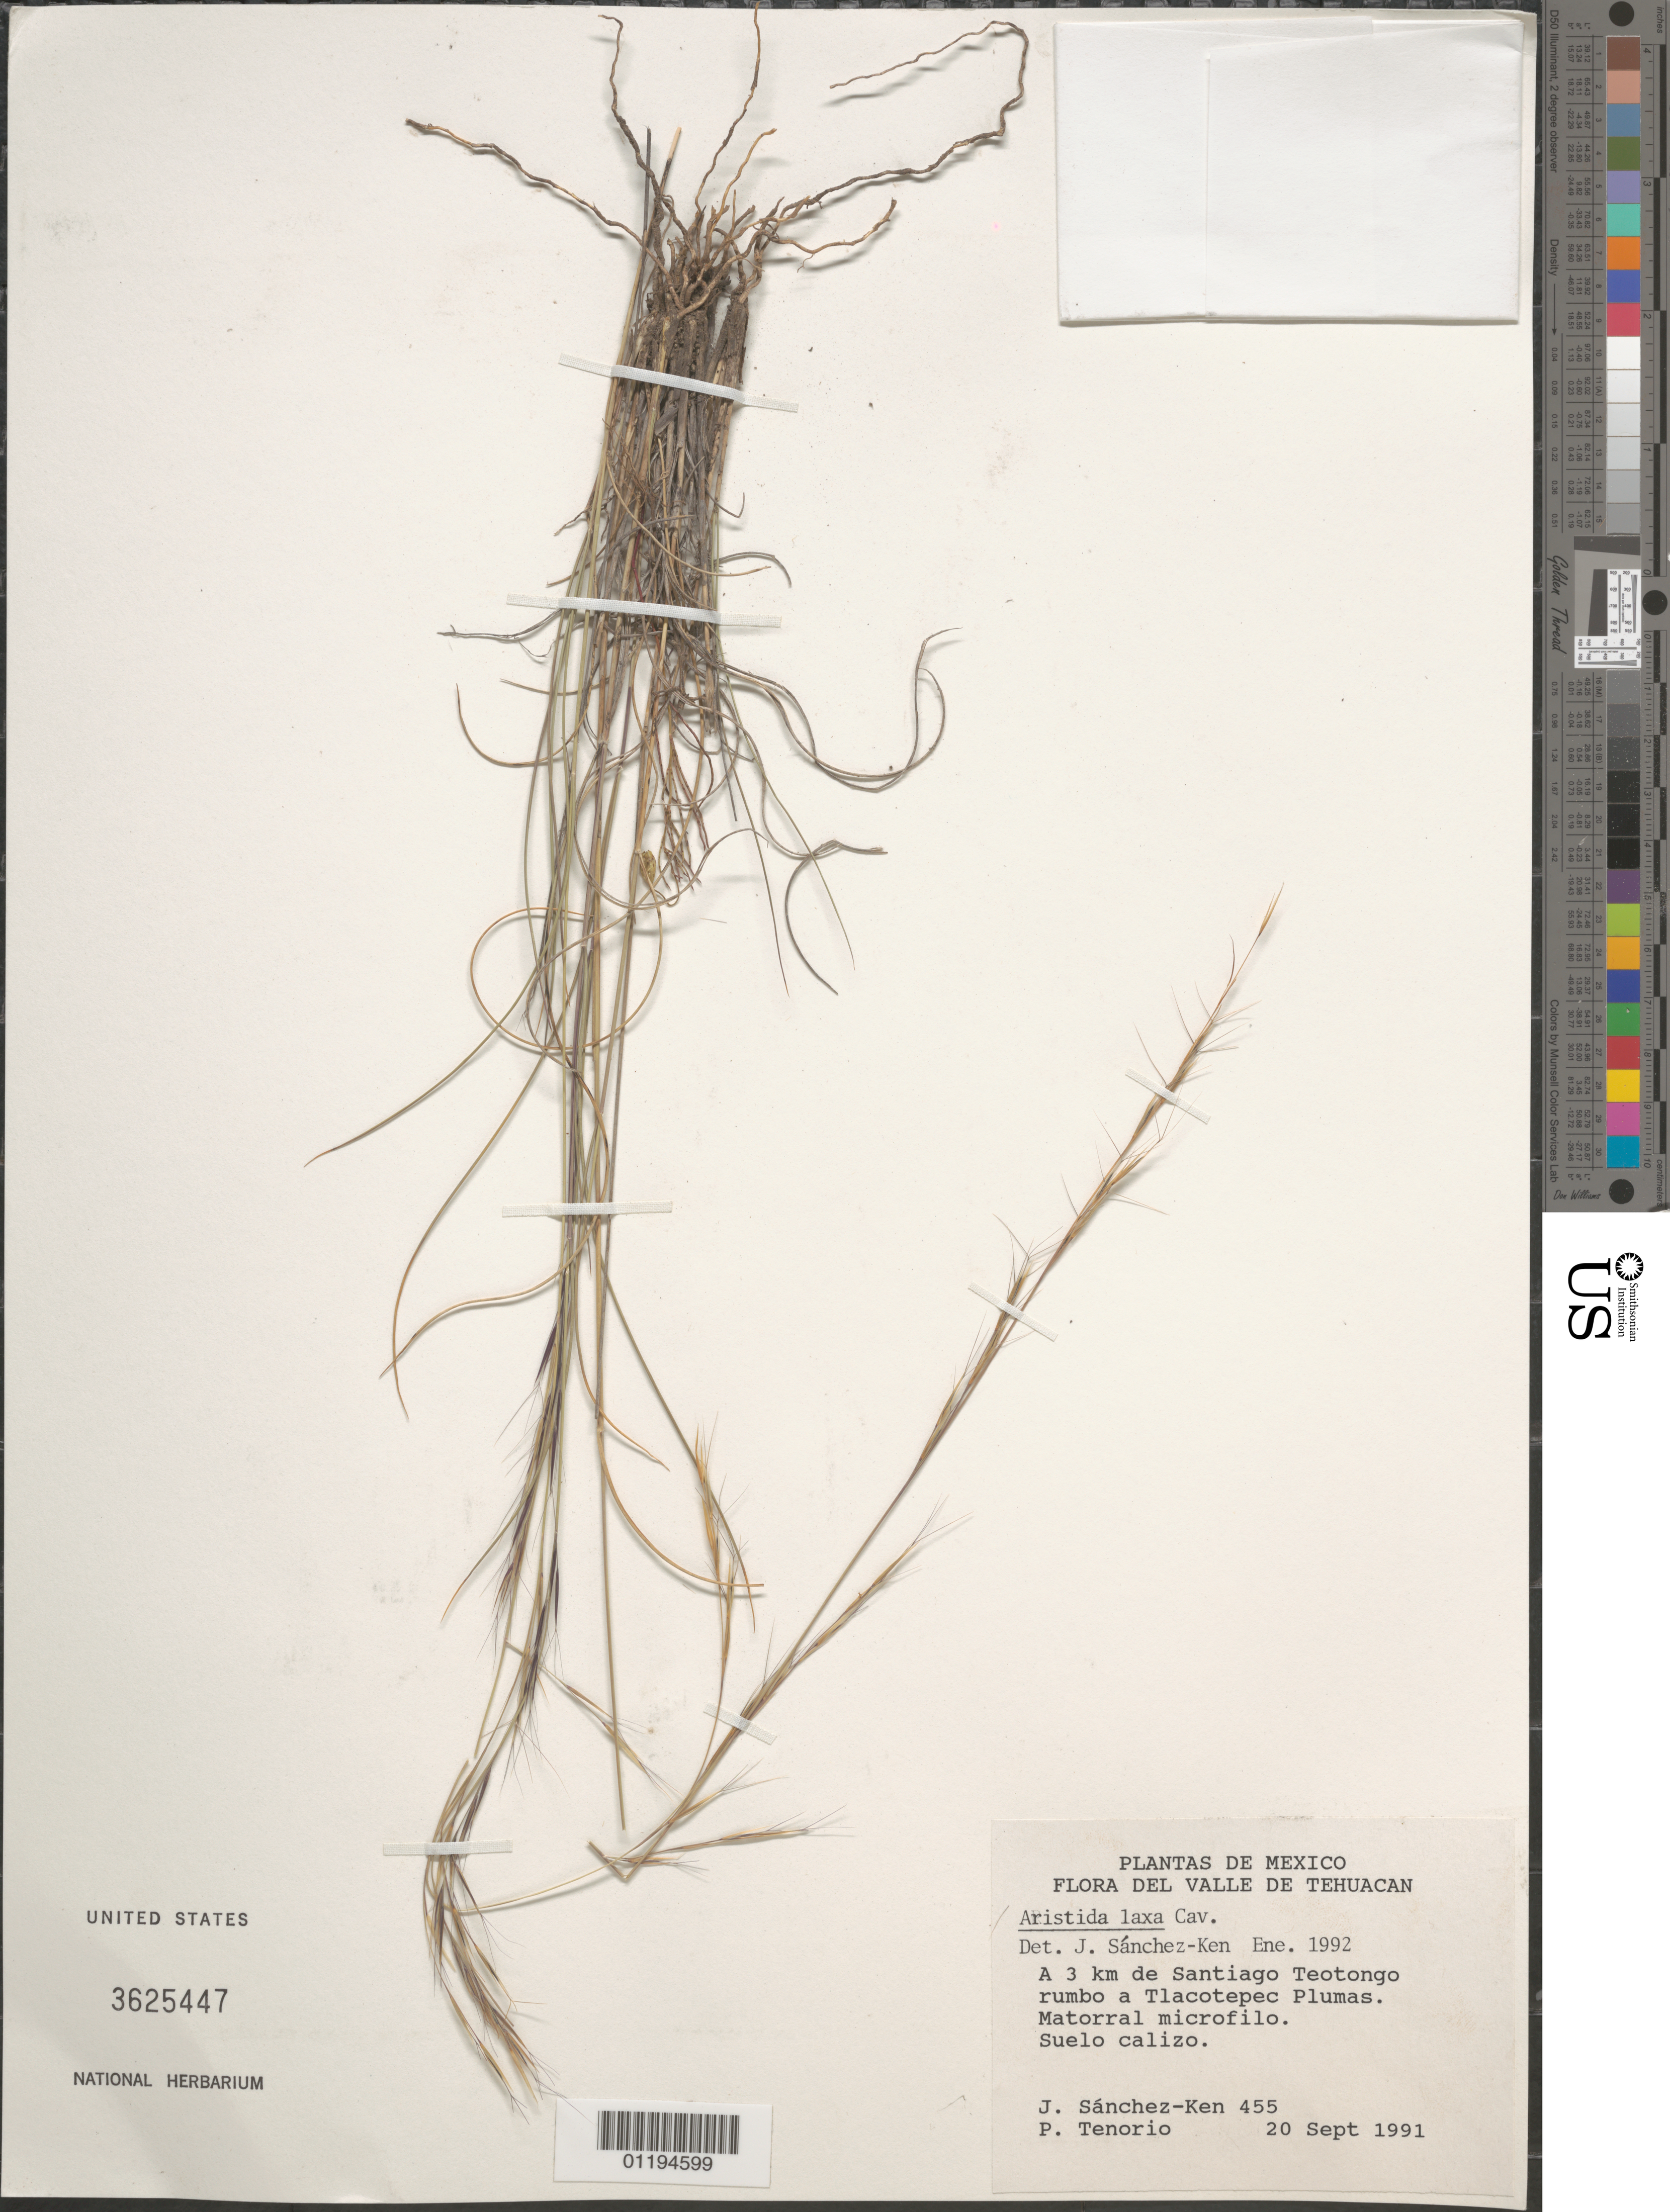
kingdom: Plantae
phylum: Tracheophyta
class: Liliopsida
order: Poales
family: Poaceae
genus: Aristida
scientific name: Aristida laxa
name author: Cav.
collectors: J. G. Sánchez-Ken & Tenorio, P.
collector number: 455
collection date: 1991-09-20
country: Mexico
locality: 3km of Santiogo Teotongo course to Tlacotepec Plumas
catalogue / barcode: US 3625447